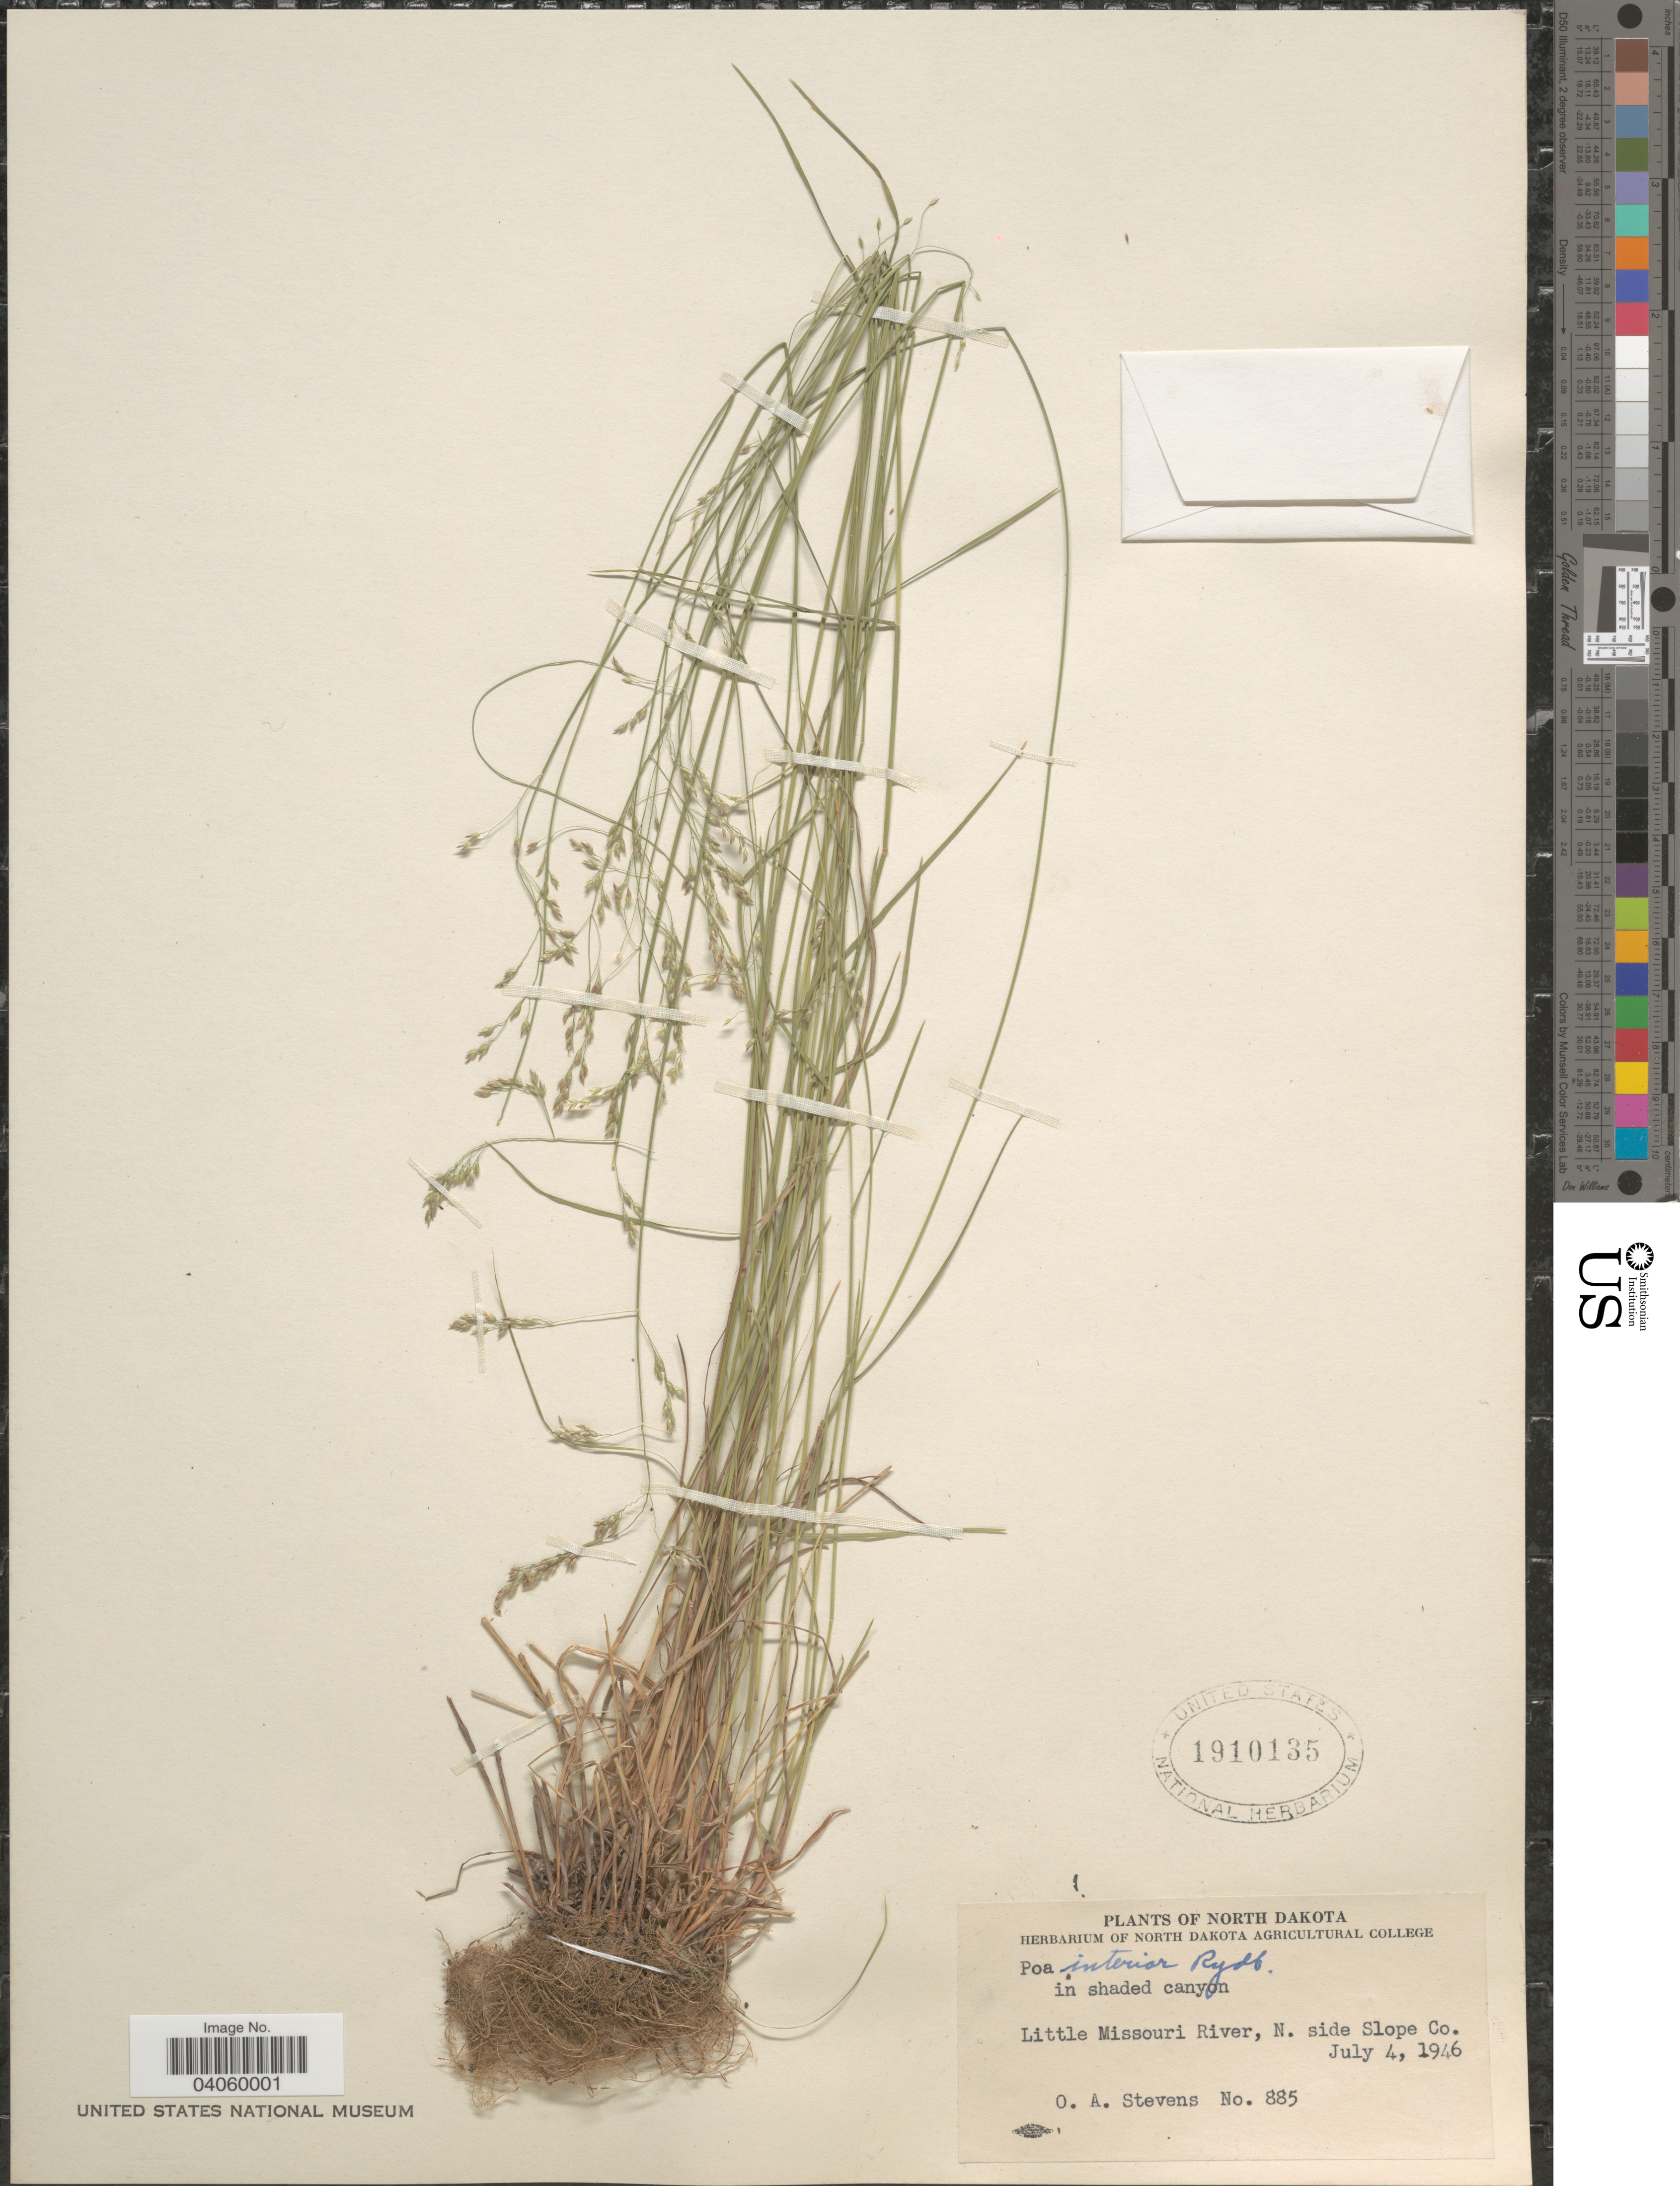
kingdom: Plantae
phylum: Tracheophyta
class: Liliopsida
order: Poales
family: Poaceae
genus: Poa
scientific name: Poa interior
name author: Rydb.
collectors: O. A. Stevens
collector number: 885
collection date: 1946-07-04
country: United States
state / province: North Dakota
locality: Little Missouri River, N. side Slope Co.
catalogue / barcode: US 1910135